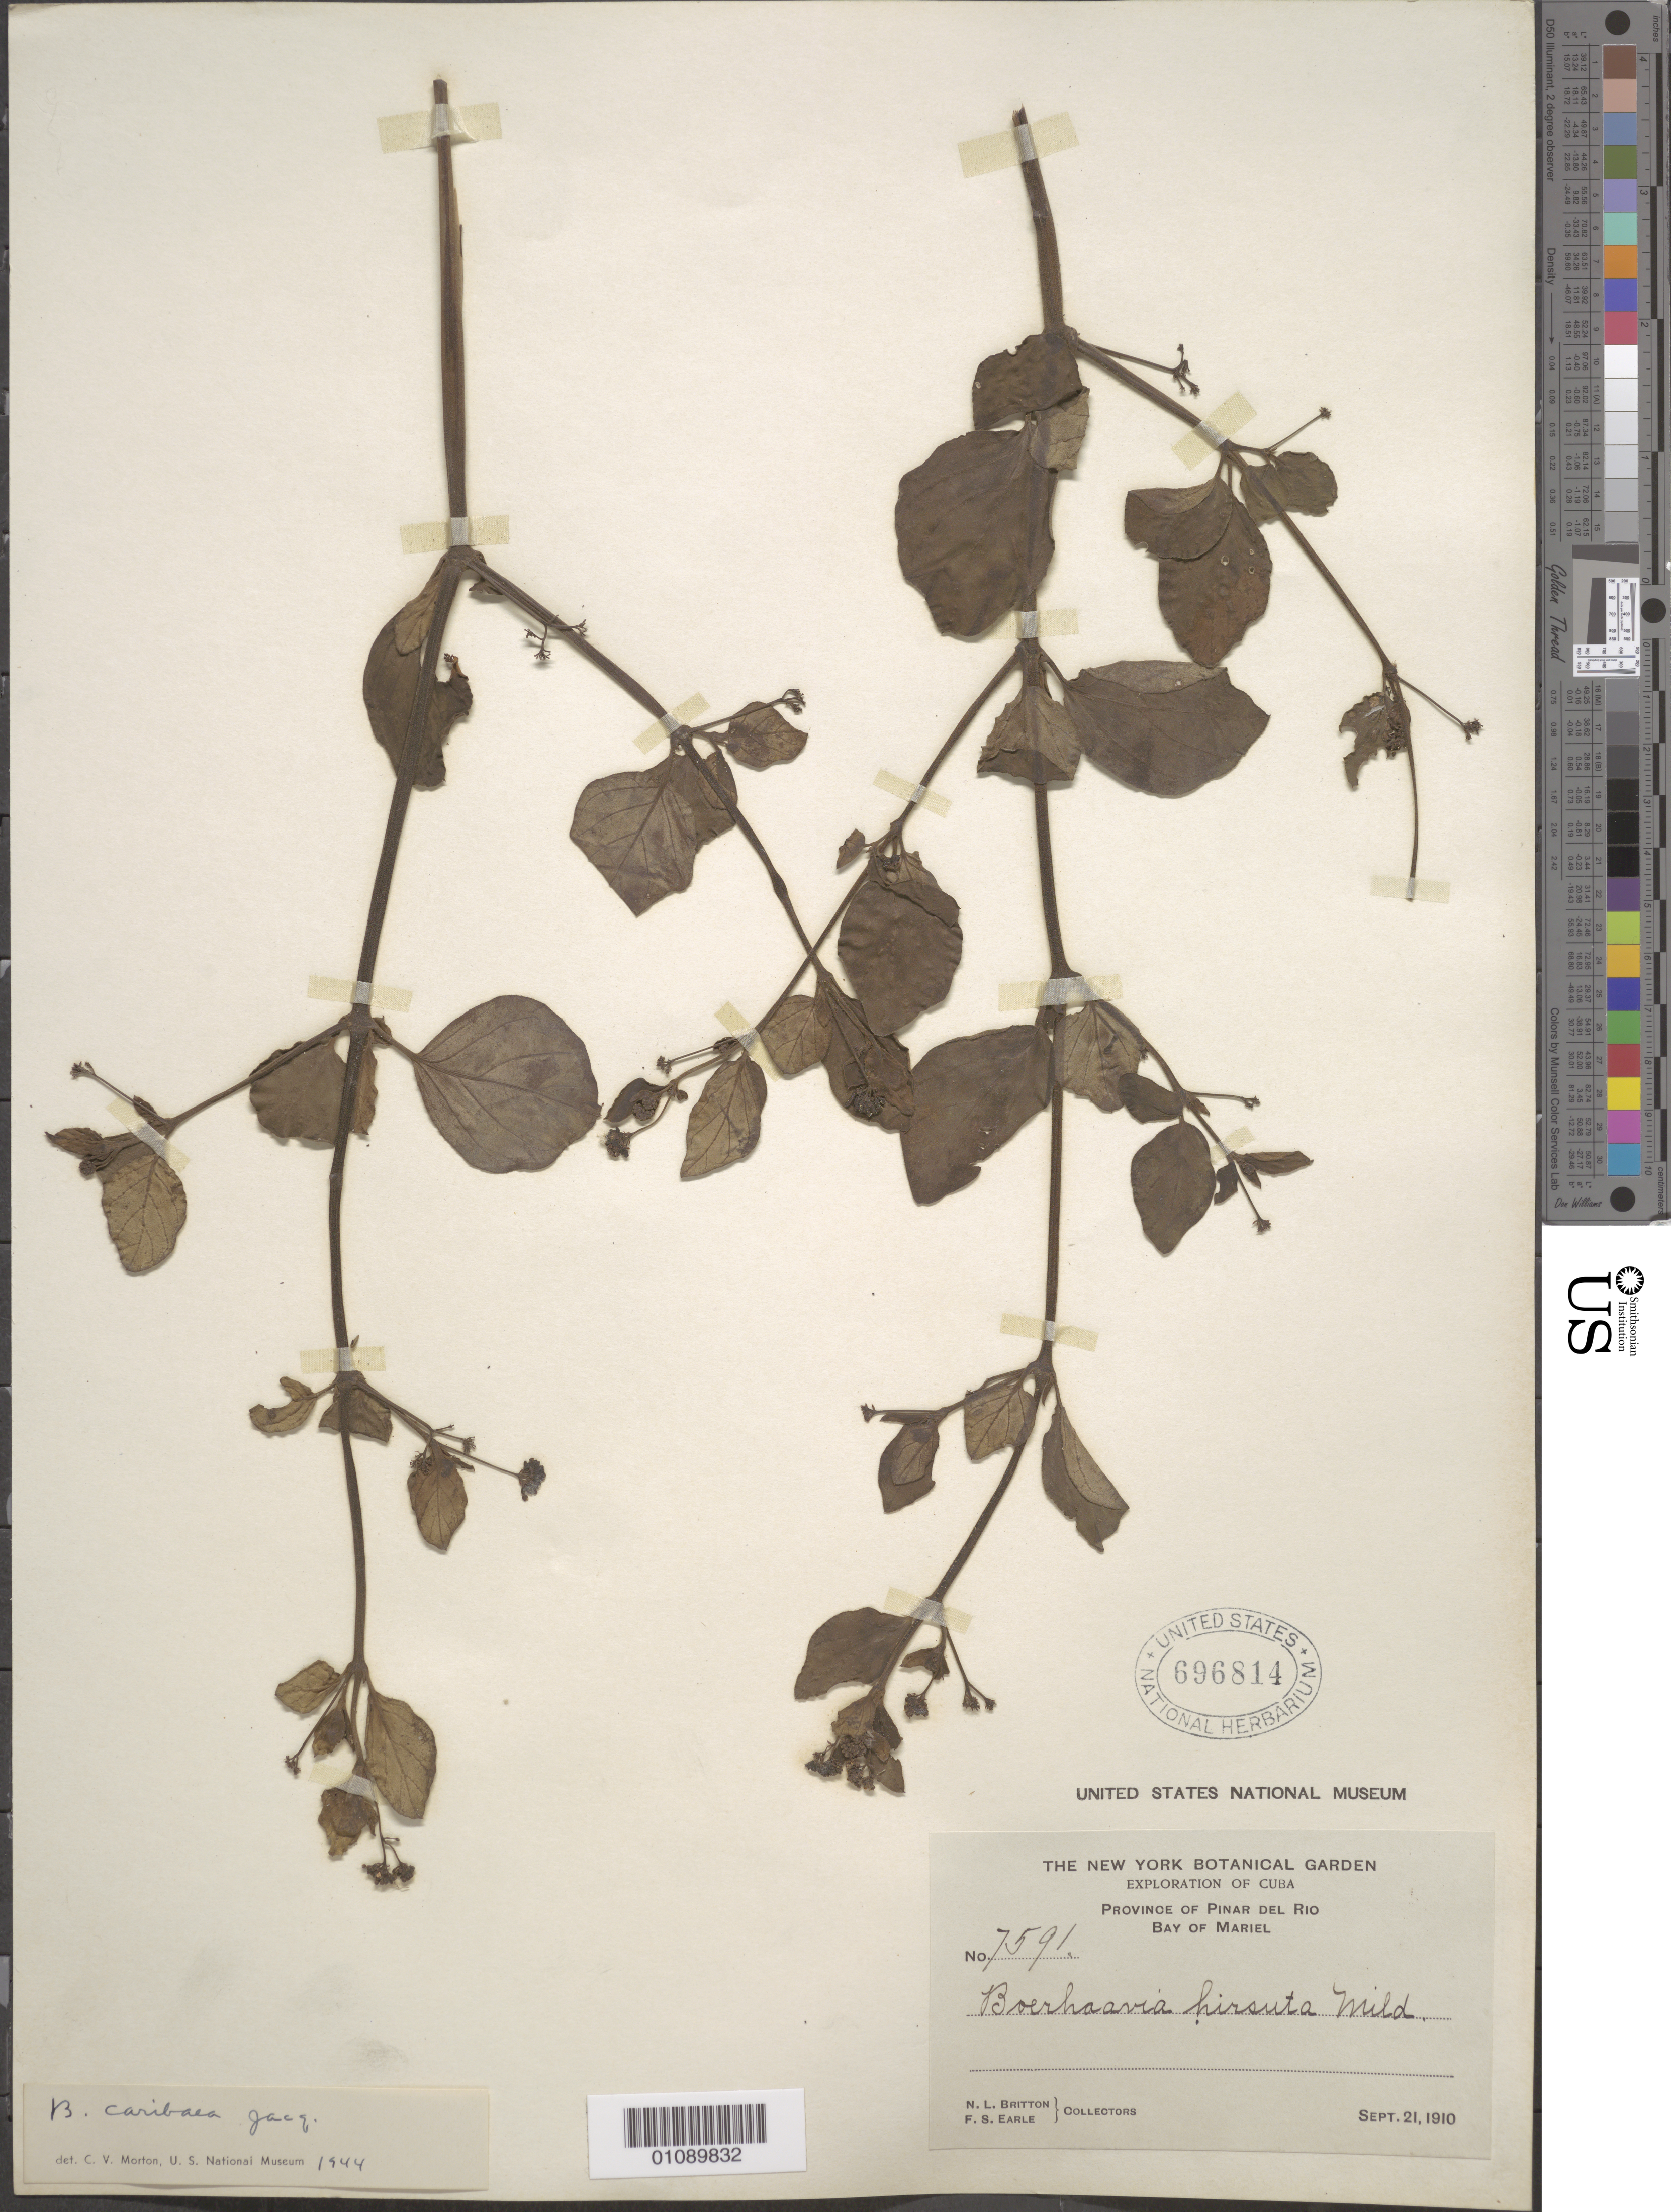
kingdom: Plantae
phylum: Tracheophyta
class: Magnoliopsida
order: Caryophyllales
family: Nyctaginaceae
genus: Boerhavia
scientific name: Boerhavia caribaea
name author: Jacq.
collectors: N. Britton & F. S. Earle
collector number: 7591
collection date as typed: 21 Sep 1910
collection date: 1910-09-21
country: Cuba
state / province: Pinar del Rio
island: Cuba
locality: Bay of Mariel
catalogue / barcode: US 696814